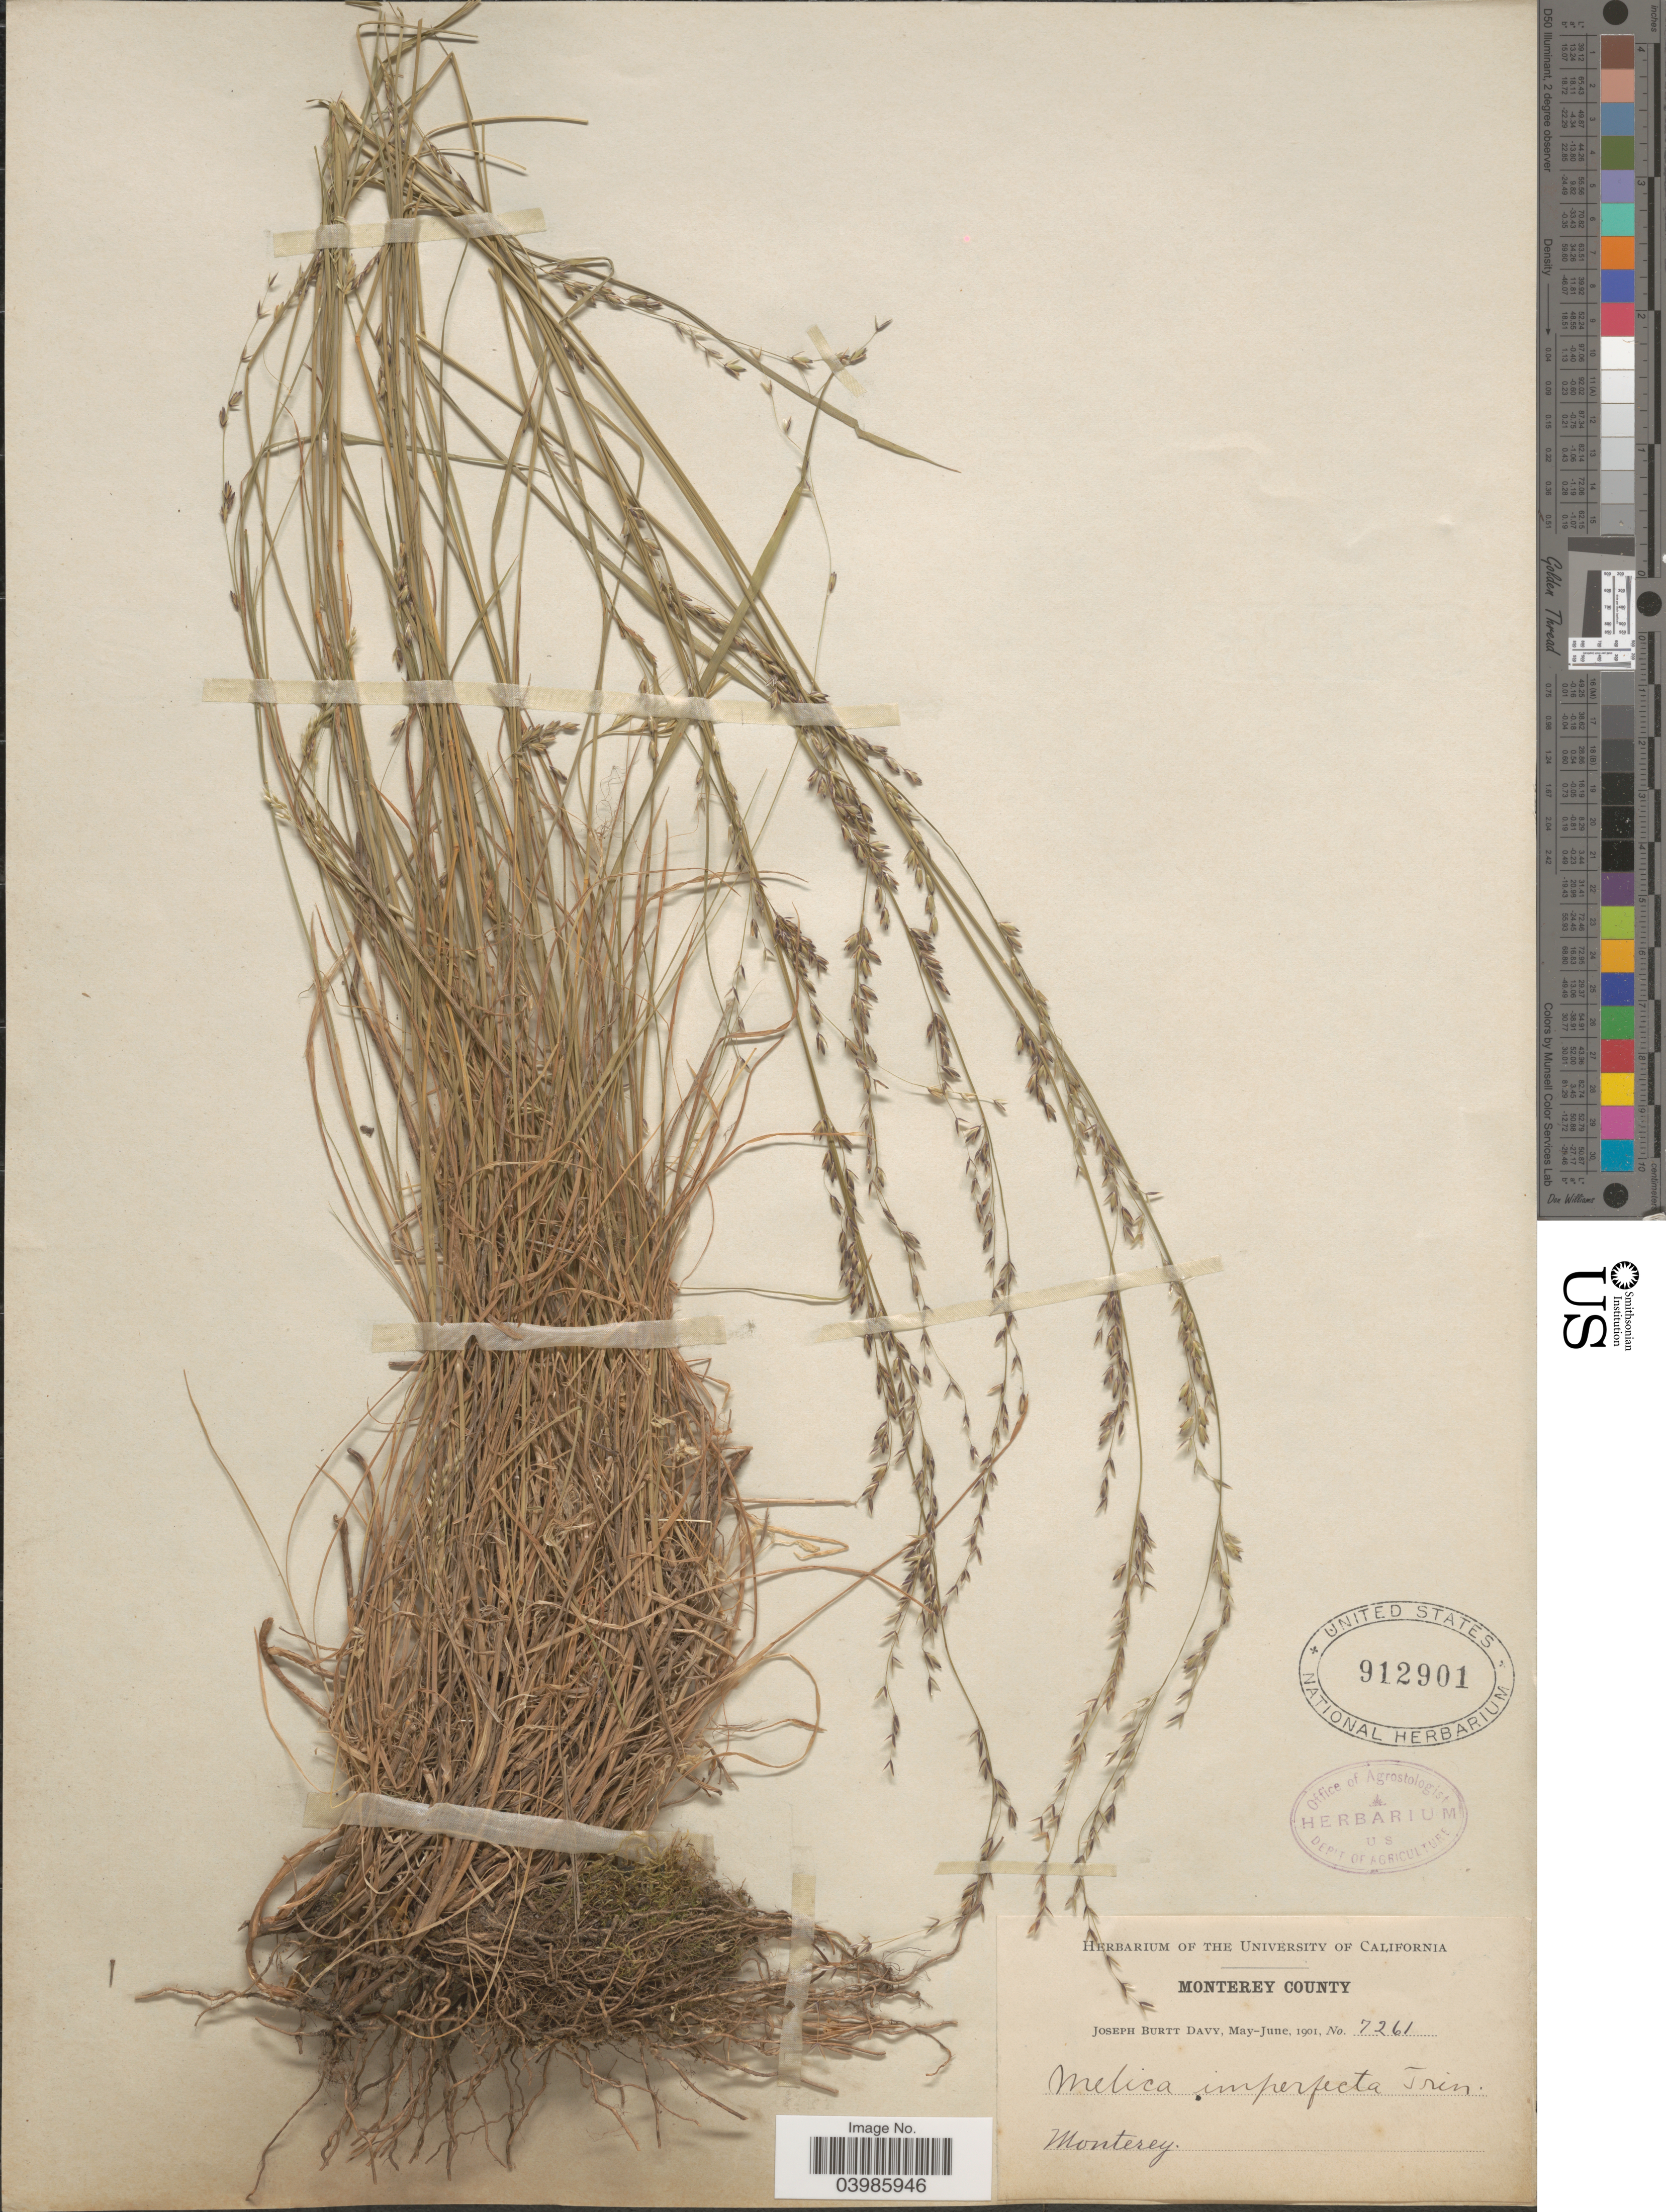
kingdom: Plantae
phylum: Tracheophyta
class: Liliopsida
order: Poales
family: Poaceae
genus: Melica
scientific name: Melica imperfecta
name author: Trin.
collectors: J. Burtt Davy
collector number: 7261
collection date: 1901-05/1901-06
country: United States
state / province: California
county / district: Monterey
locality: Monterey County. Monterey.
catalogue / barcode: US 912901